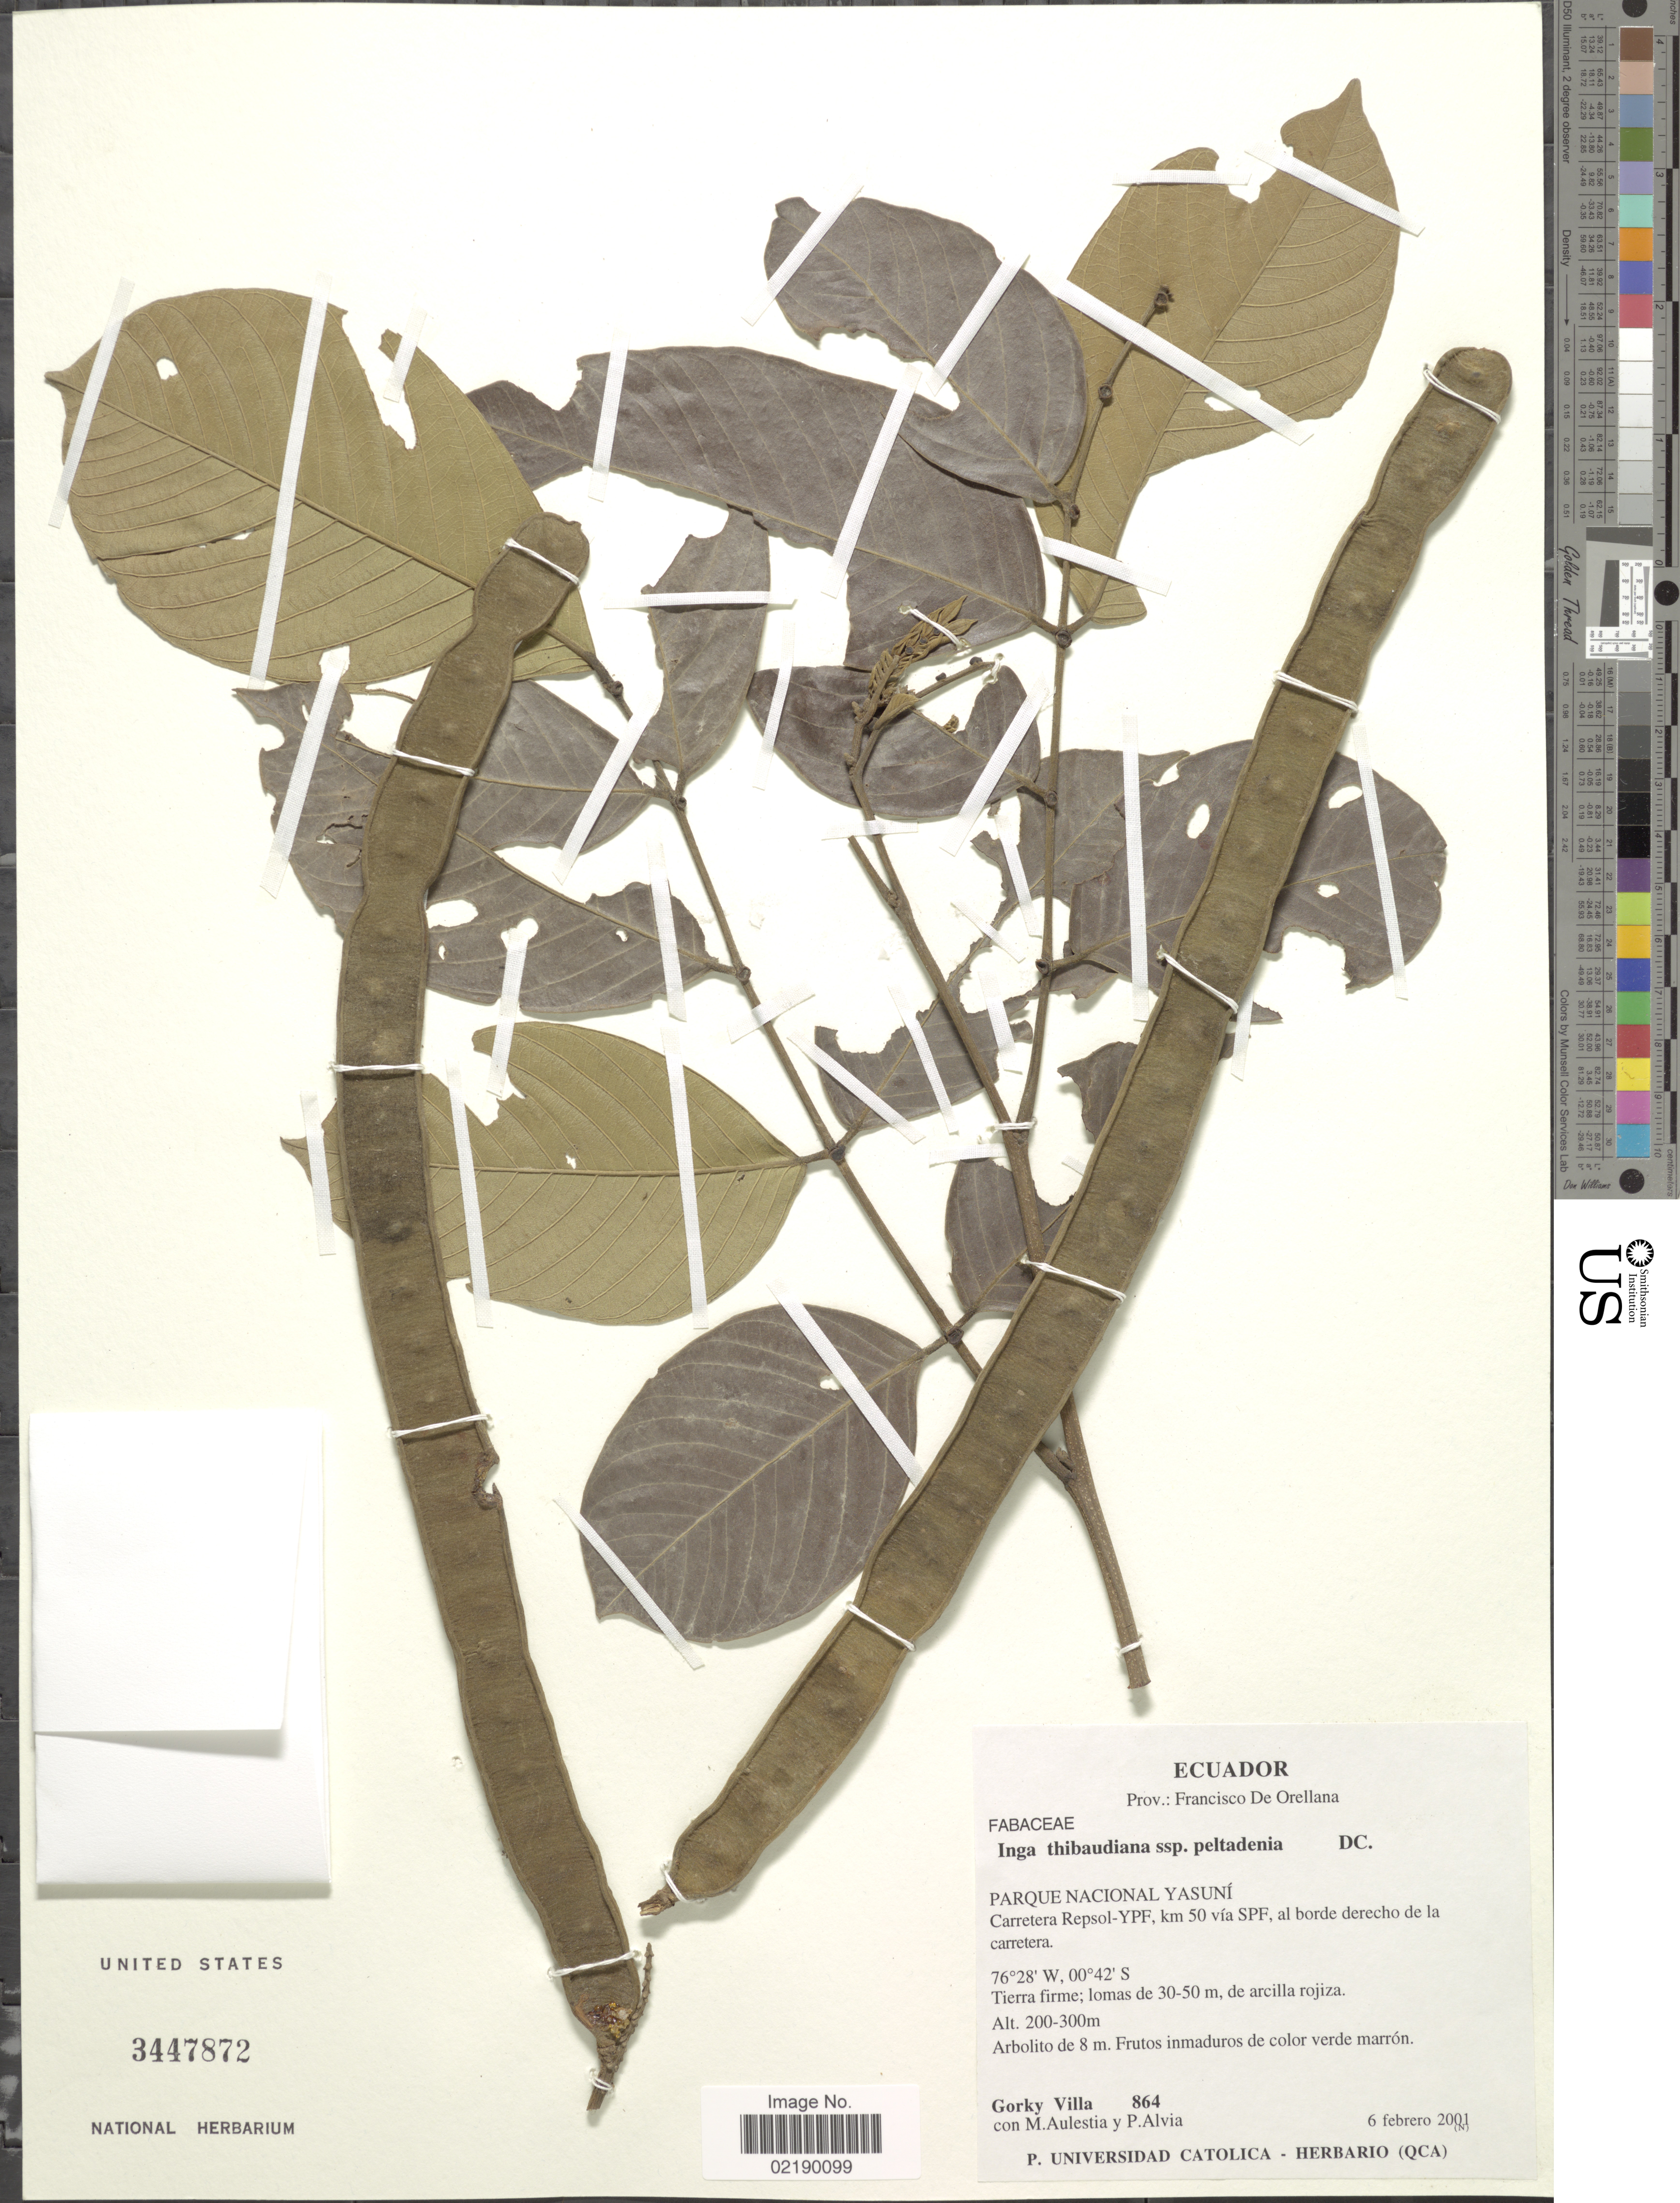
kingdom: Plantae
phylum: Tracheophyta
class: Magnoliopsida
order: Fabales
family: Fabaceae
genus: Inga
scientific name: Inga thibaudiana subsp. peltadenia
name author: (Harms) T.D. Penn.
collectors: G. Villa, M. Aulestia & P. Alvia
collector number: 864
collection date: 2001-02-06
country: Ecuador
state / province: Orellana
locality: Prov. Francisco De Orellana, Parque Nacional Yasuni, Carretera Repsol-YPF, km 50 via SPF, al borde derecho de la carretera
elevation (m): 200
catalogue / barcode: US 3447872